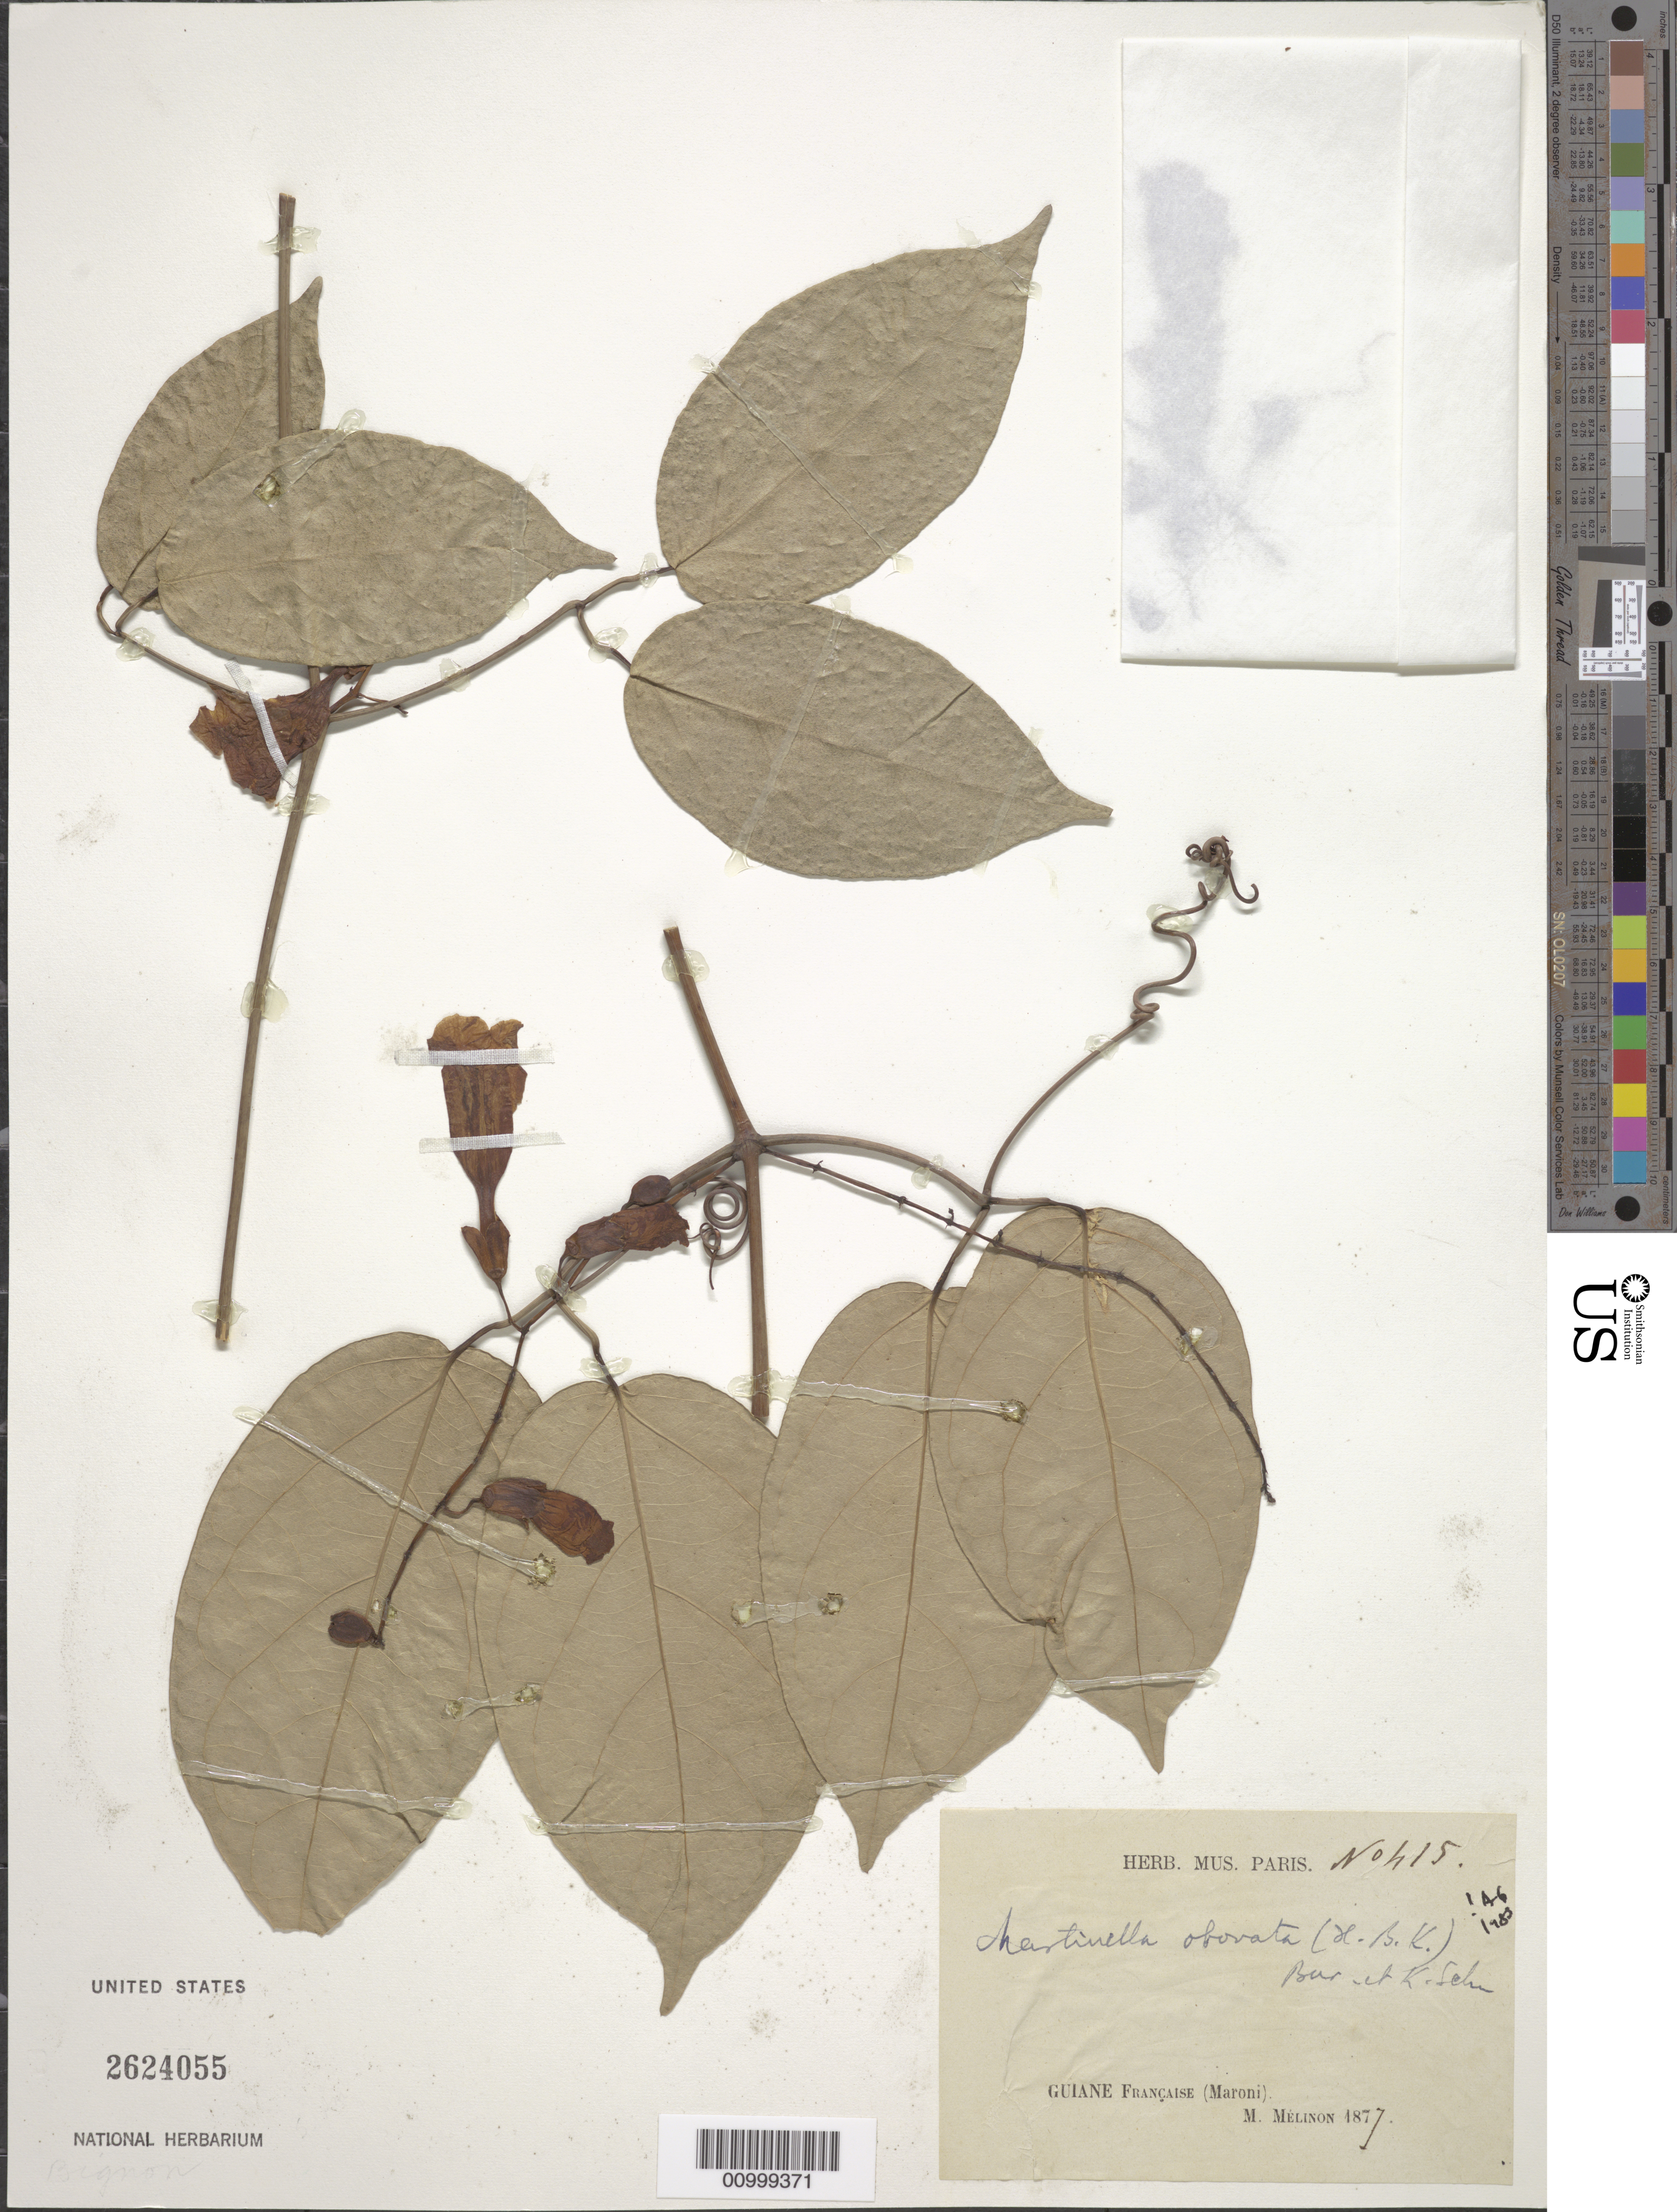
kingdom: Plantae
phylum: Tracheophyta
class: Magnoliopsida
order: Lamiales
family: Bignoniaceae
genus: Martinella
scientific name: Martinella obovata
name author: (Kunth) Bureau & K. Schum.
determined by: Gentry, A. H.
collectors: M. Melinon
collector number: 405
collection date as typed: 1877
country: Guyana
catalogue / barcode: US 2624055